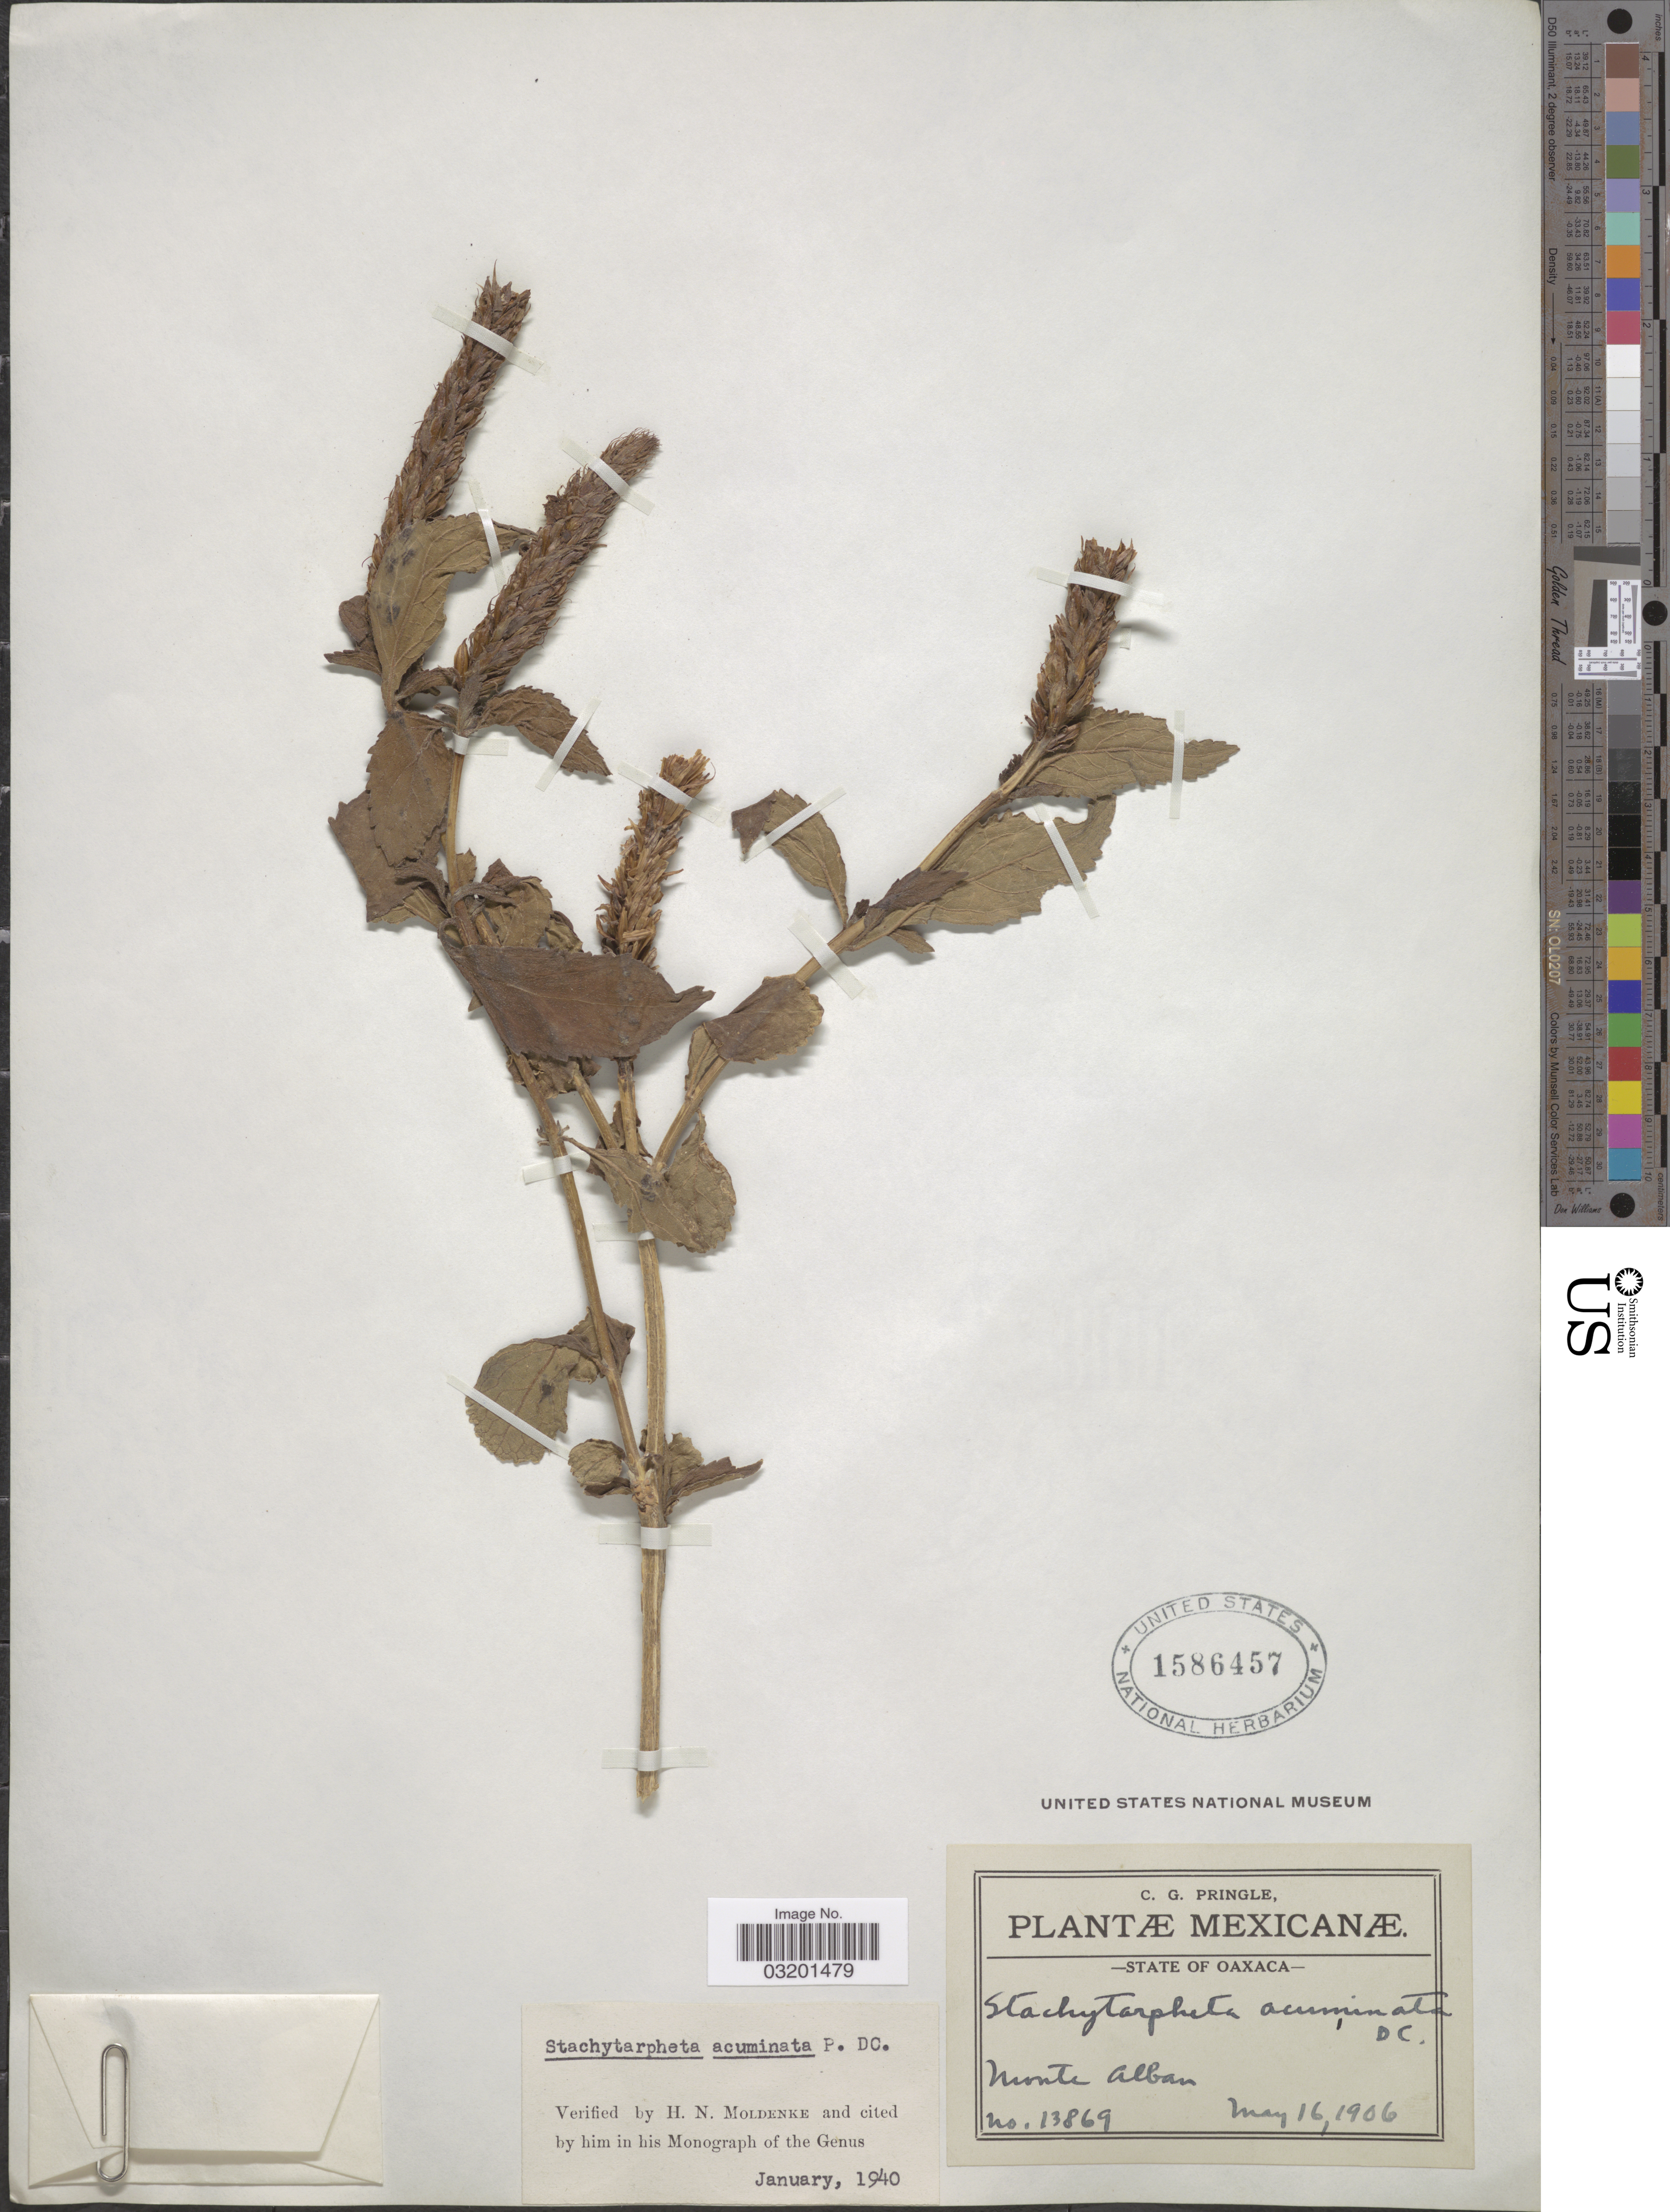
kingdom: Plantae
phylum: Tracheophyta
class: Magnoliopsida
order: Lamiales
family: Verbenaceae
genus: Stachytarpheta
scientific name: Stachytarpheta acuminata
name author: DC. ex Schauer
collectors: C. G. Pringle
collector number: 13869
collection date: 1906-05-16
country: Mexico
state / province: Oaxaca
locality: Monte Alban.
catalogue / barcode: US 1586457